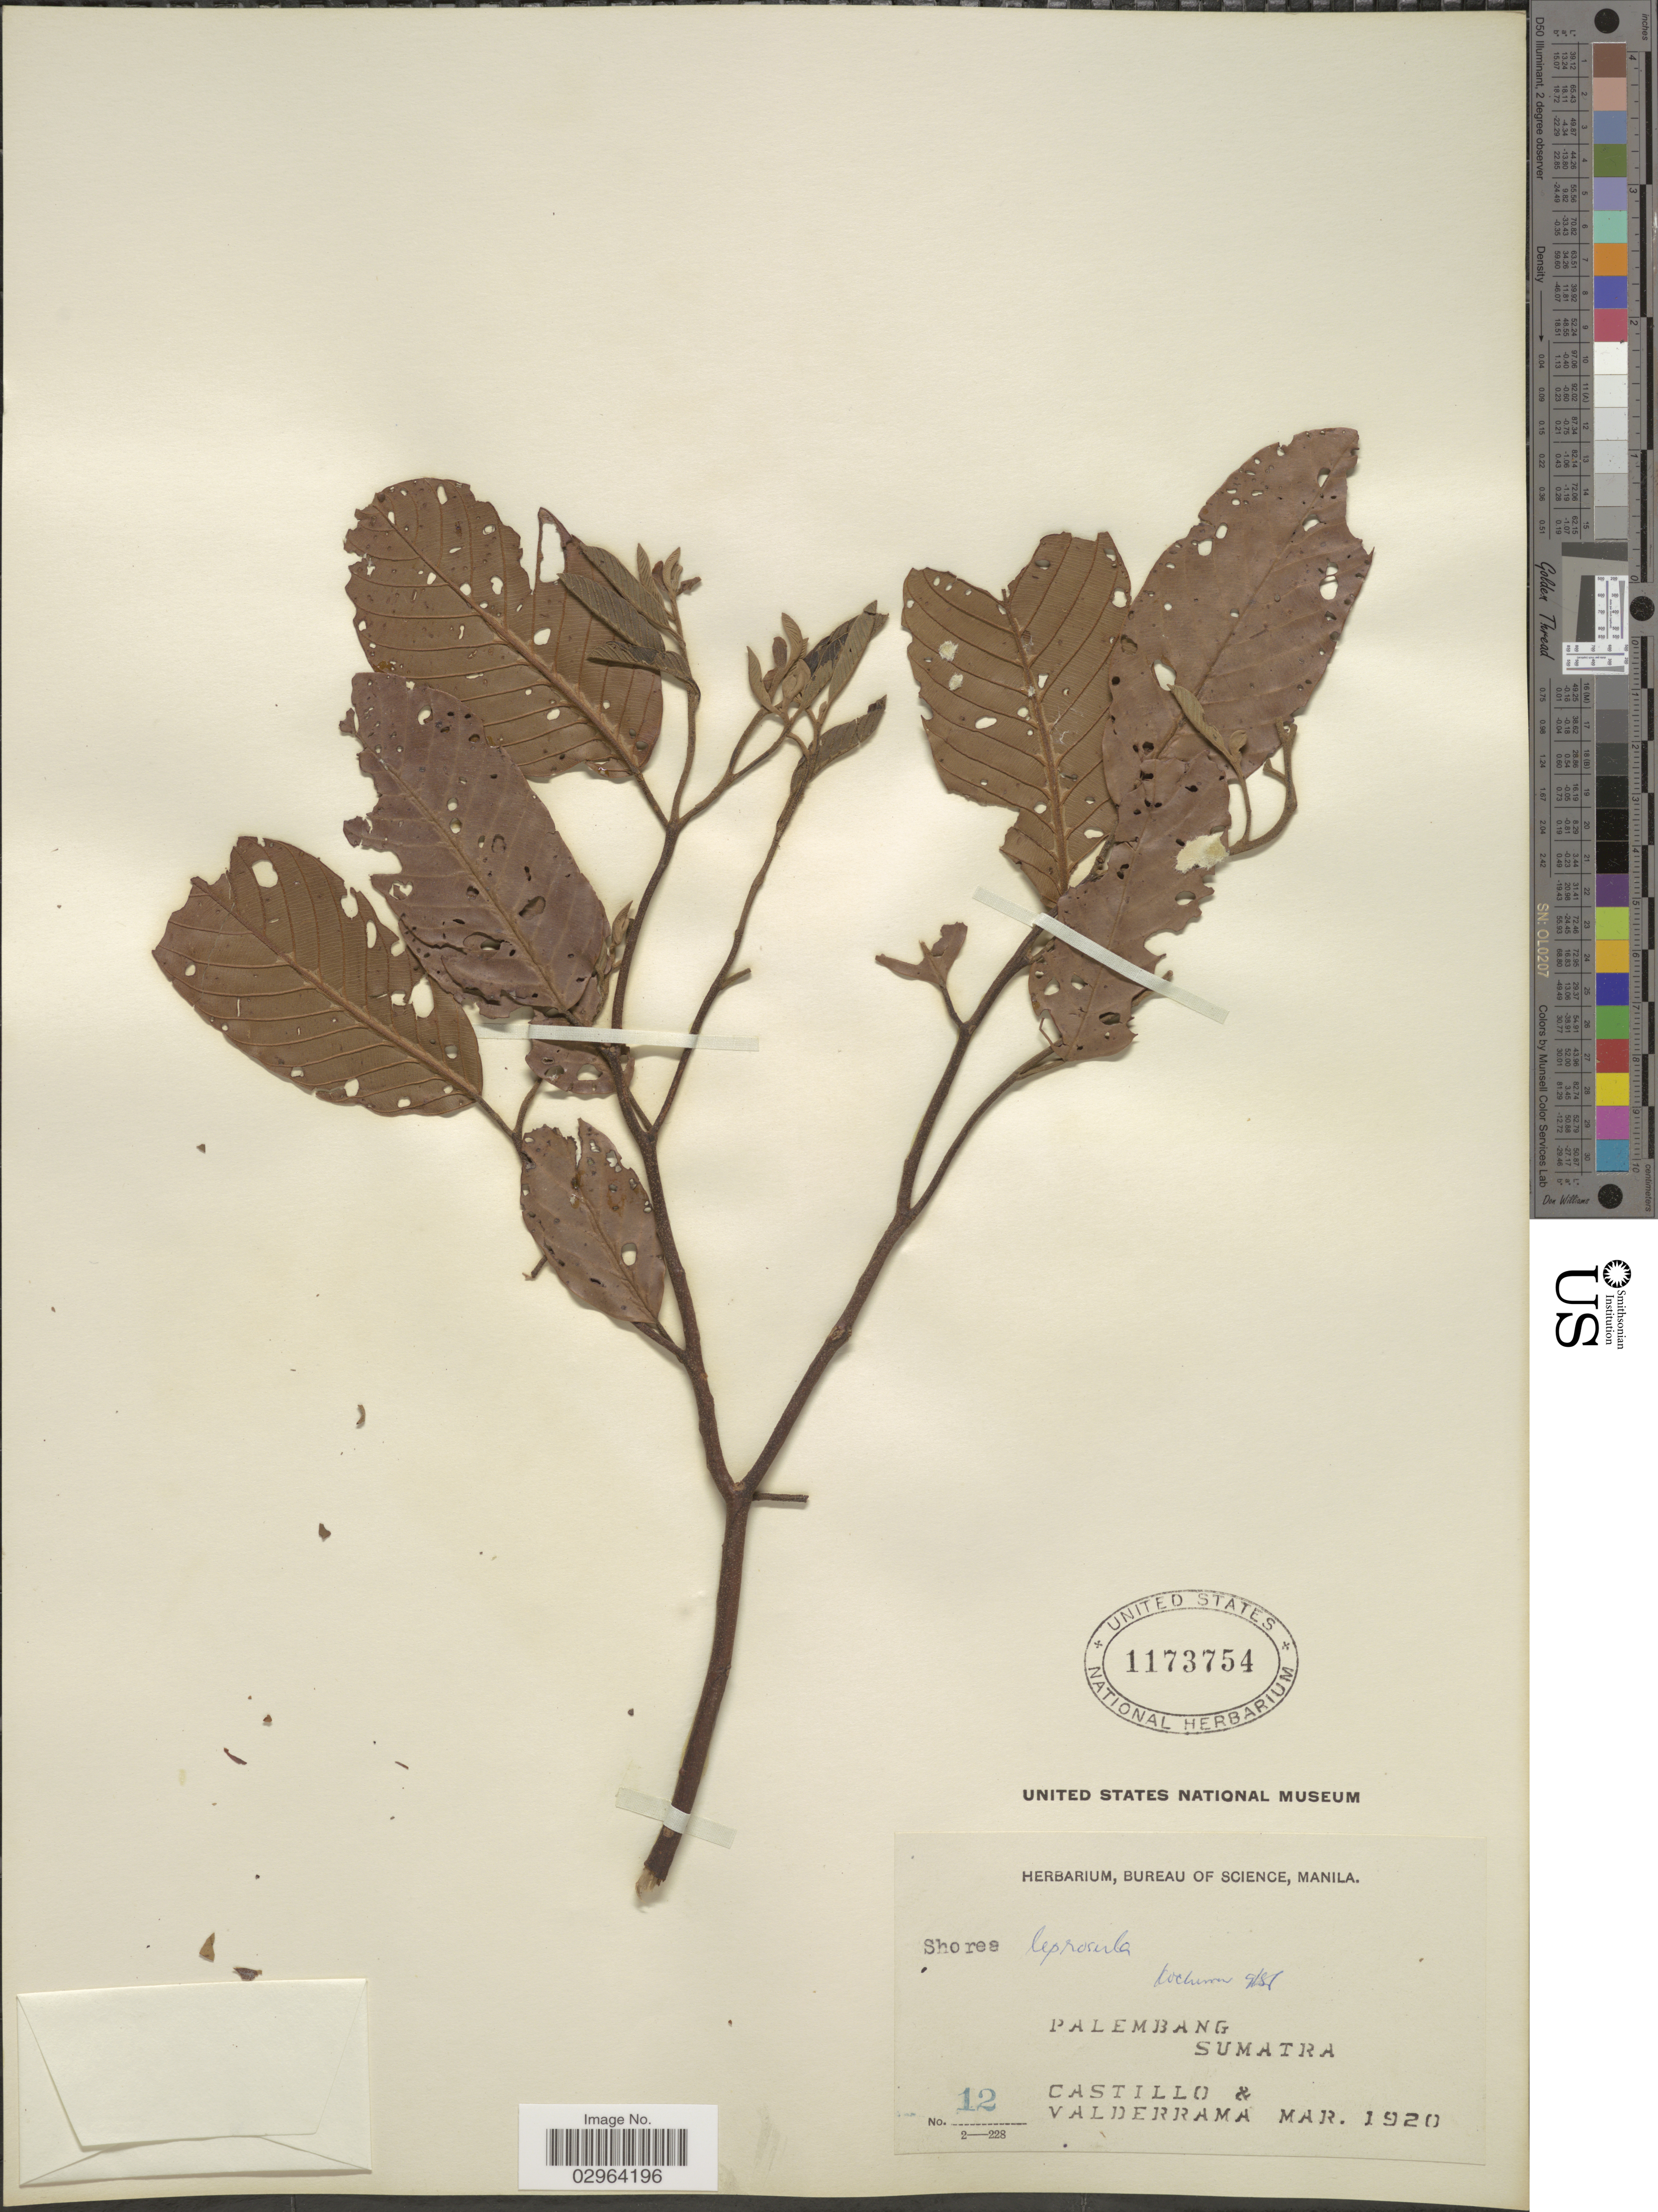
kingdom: Plantae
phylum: Tracheophyta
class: Magnoliopsida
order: Malvales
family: Dipterocarpaceae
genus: Rubroshorea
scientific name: Rubroshorea leprosula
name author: (Miq.) P.S. Ashton & J. Heck.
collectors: Castillo, -- & -. Valderrama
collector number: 12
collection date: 1920-03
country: Indonesia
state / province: Sumatra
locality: Palembang.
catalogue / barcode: US 1173754